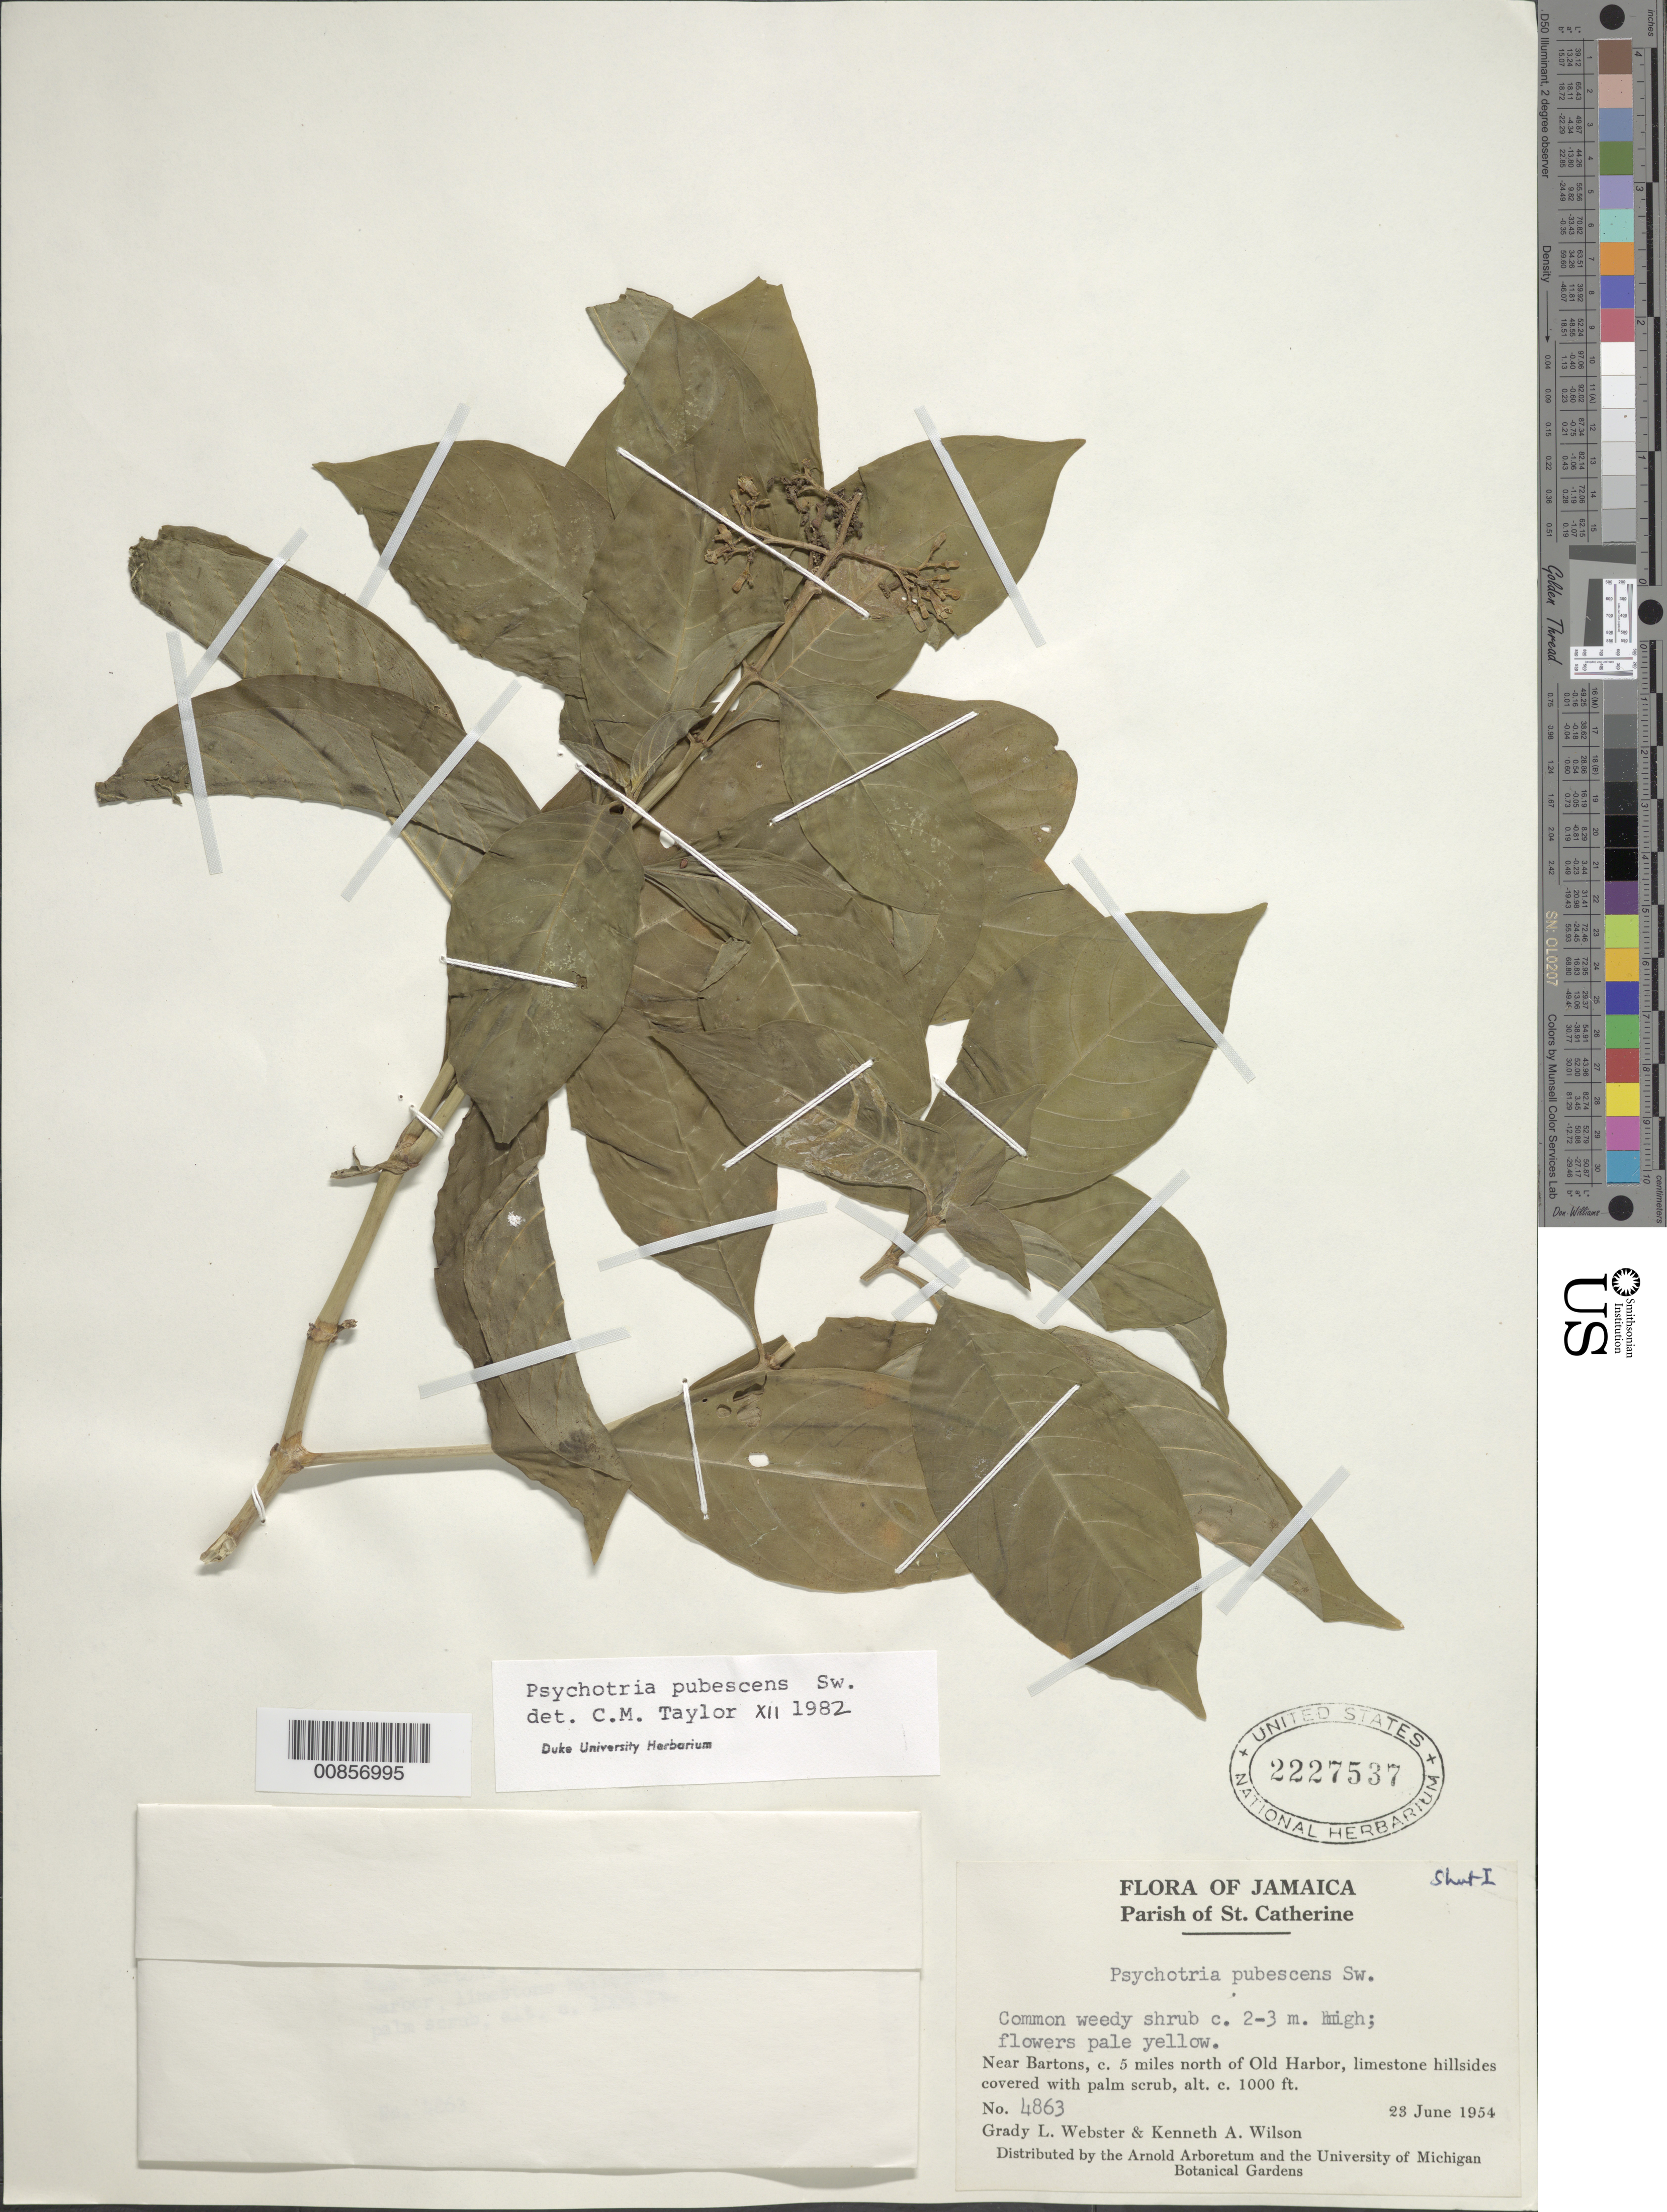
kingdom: Plantae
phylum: Tracheophyta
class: Magnoliopsida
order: Gentianales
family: Rubiaceae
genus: Psychotria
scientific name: Psychotria pubescens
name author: Sw.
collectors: G. L. Webster & K. A. Wilson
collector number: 4863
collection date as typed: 23 Jun 1954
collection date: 1954-06-23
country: Jamaica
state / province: Saint Catherine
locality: Near Bartons, c. 5 miles north of Old Harbor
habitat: Limestone hillsides covered with palm scrub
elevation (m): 305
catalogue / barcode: US 2227537